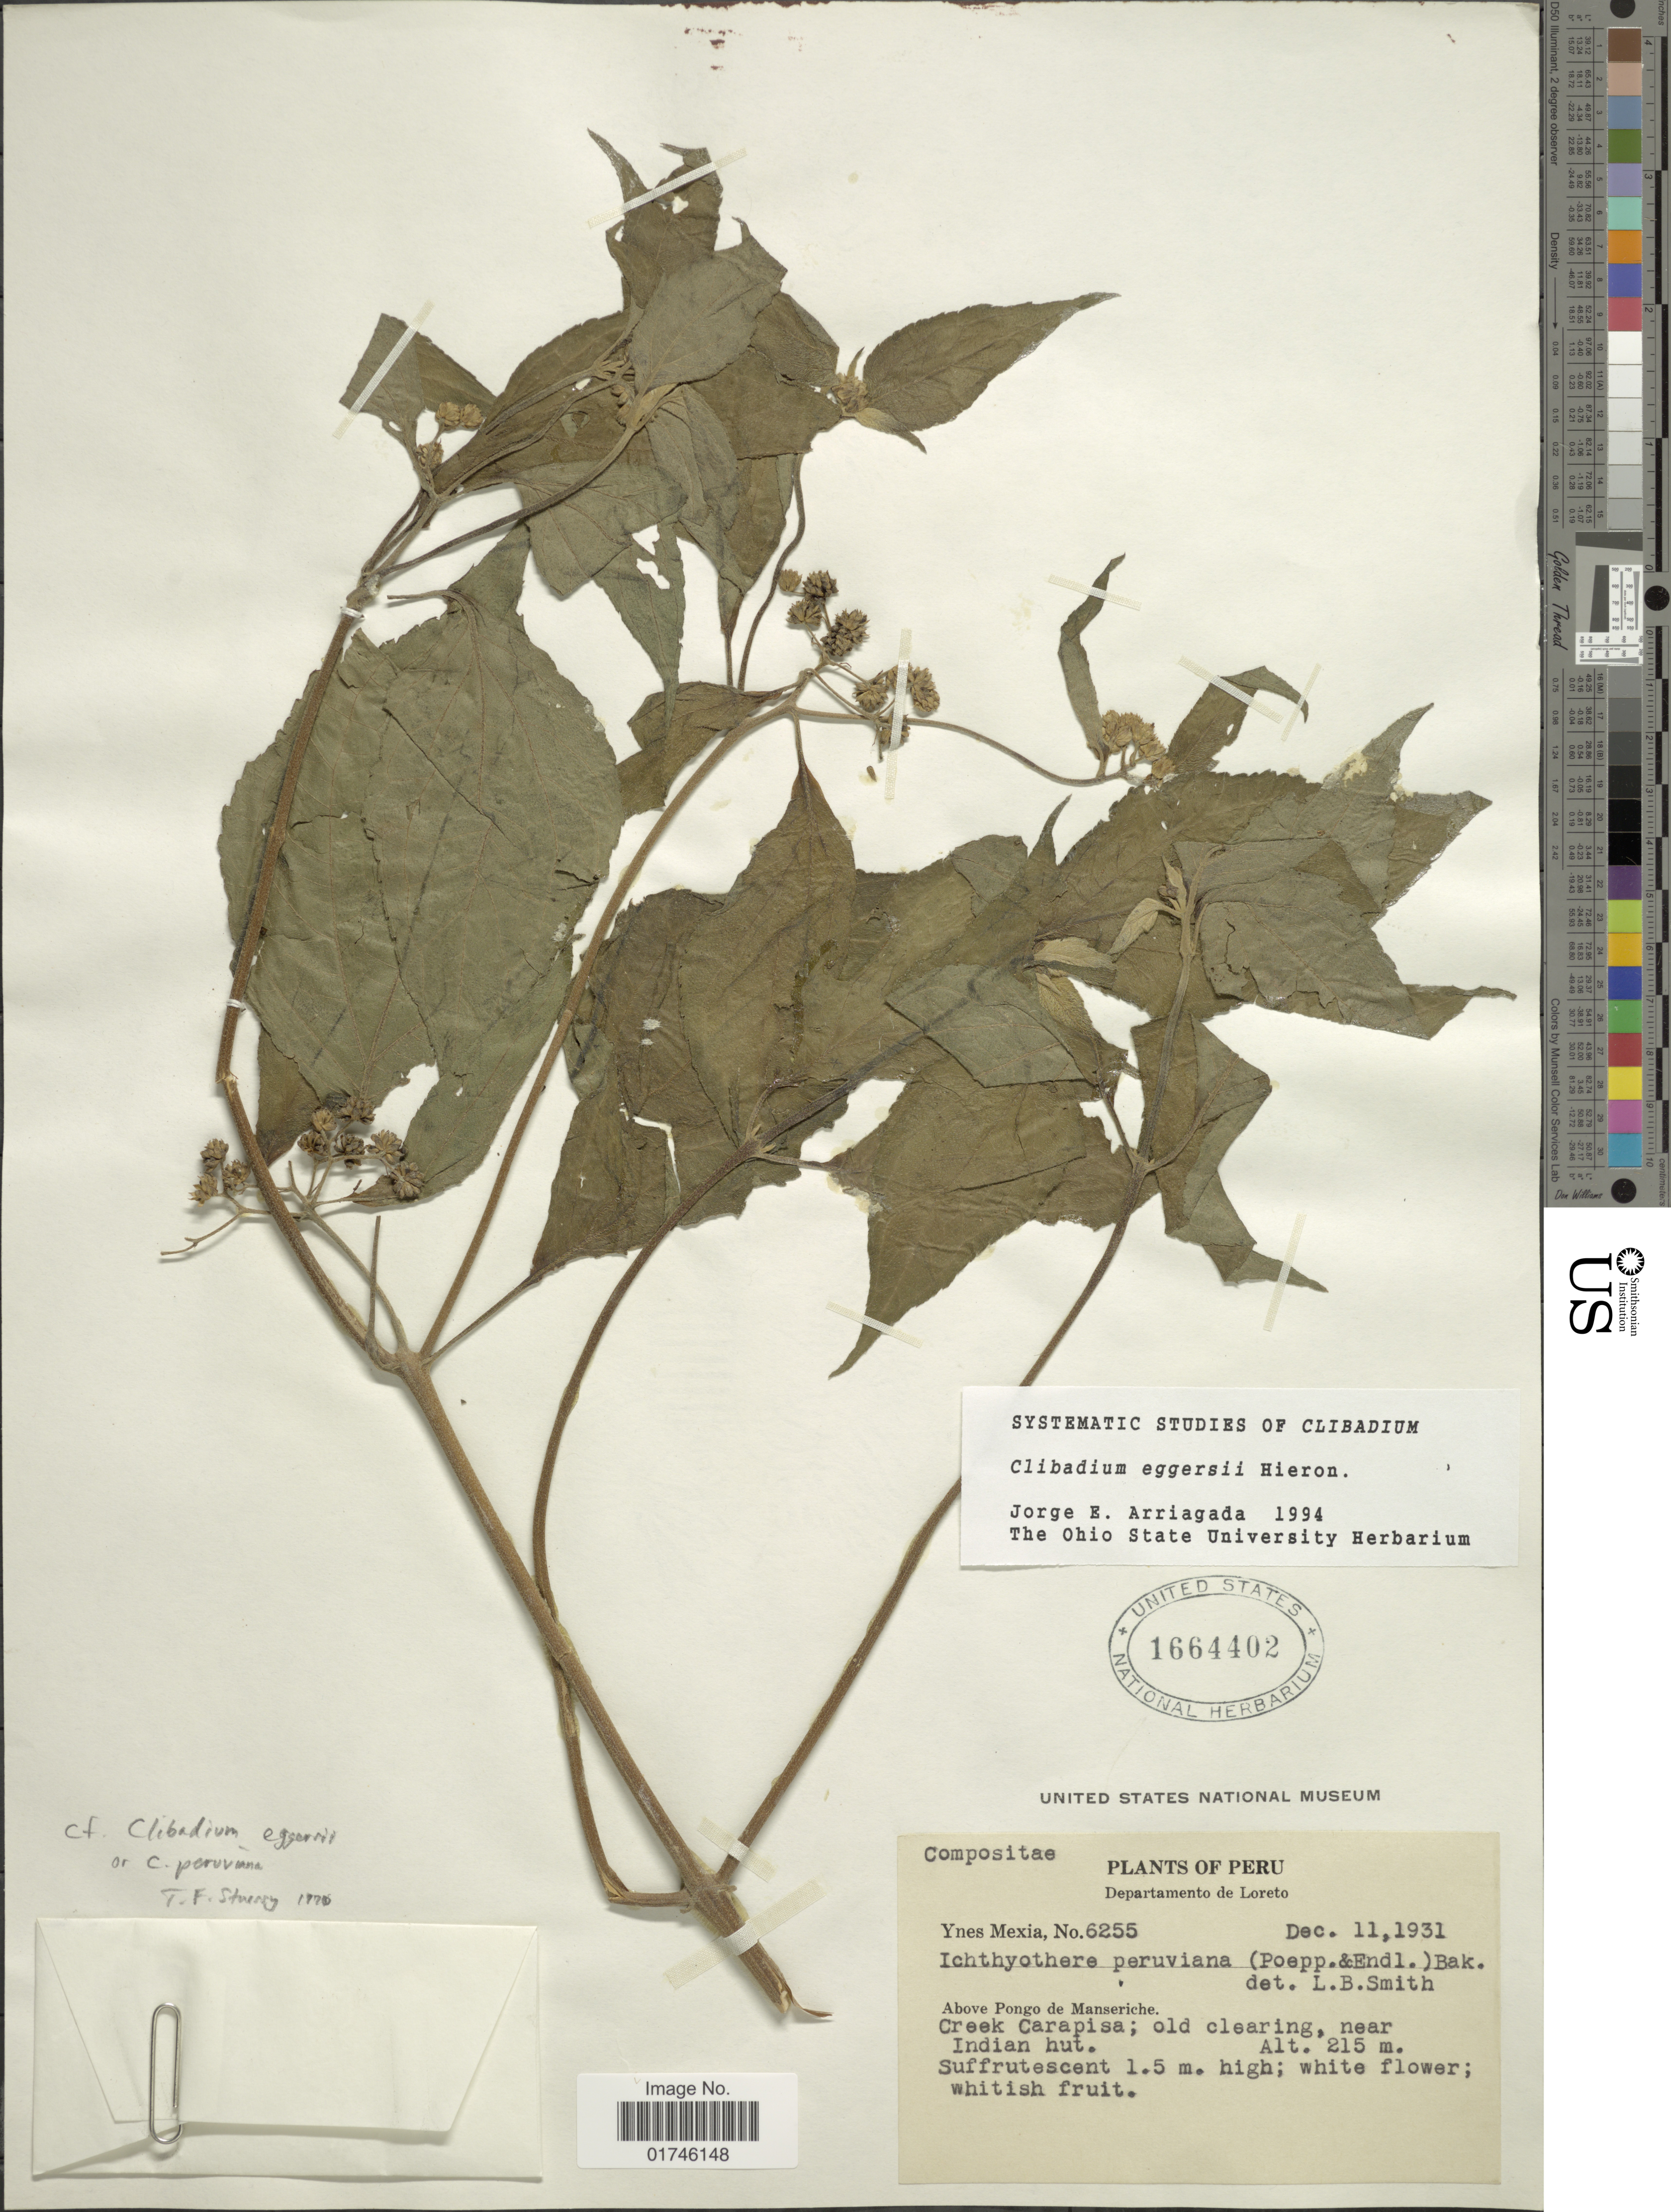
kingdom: Plantae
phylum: Tracheophyta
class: Magnoliopsida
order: Asterales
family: Asteraceae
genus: Clibadium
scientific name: Clibadium eggersii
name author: Hieron.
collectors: Y. Mexia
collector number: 6255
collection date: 1931-12-11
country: Peru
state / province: Loreto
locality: Departamento de Loreto . Above Pongo de Maseriche, Creek Carapisa.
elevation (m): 215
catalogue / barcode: US 1664402